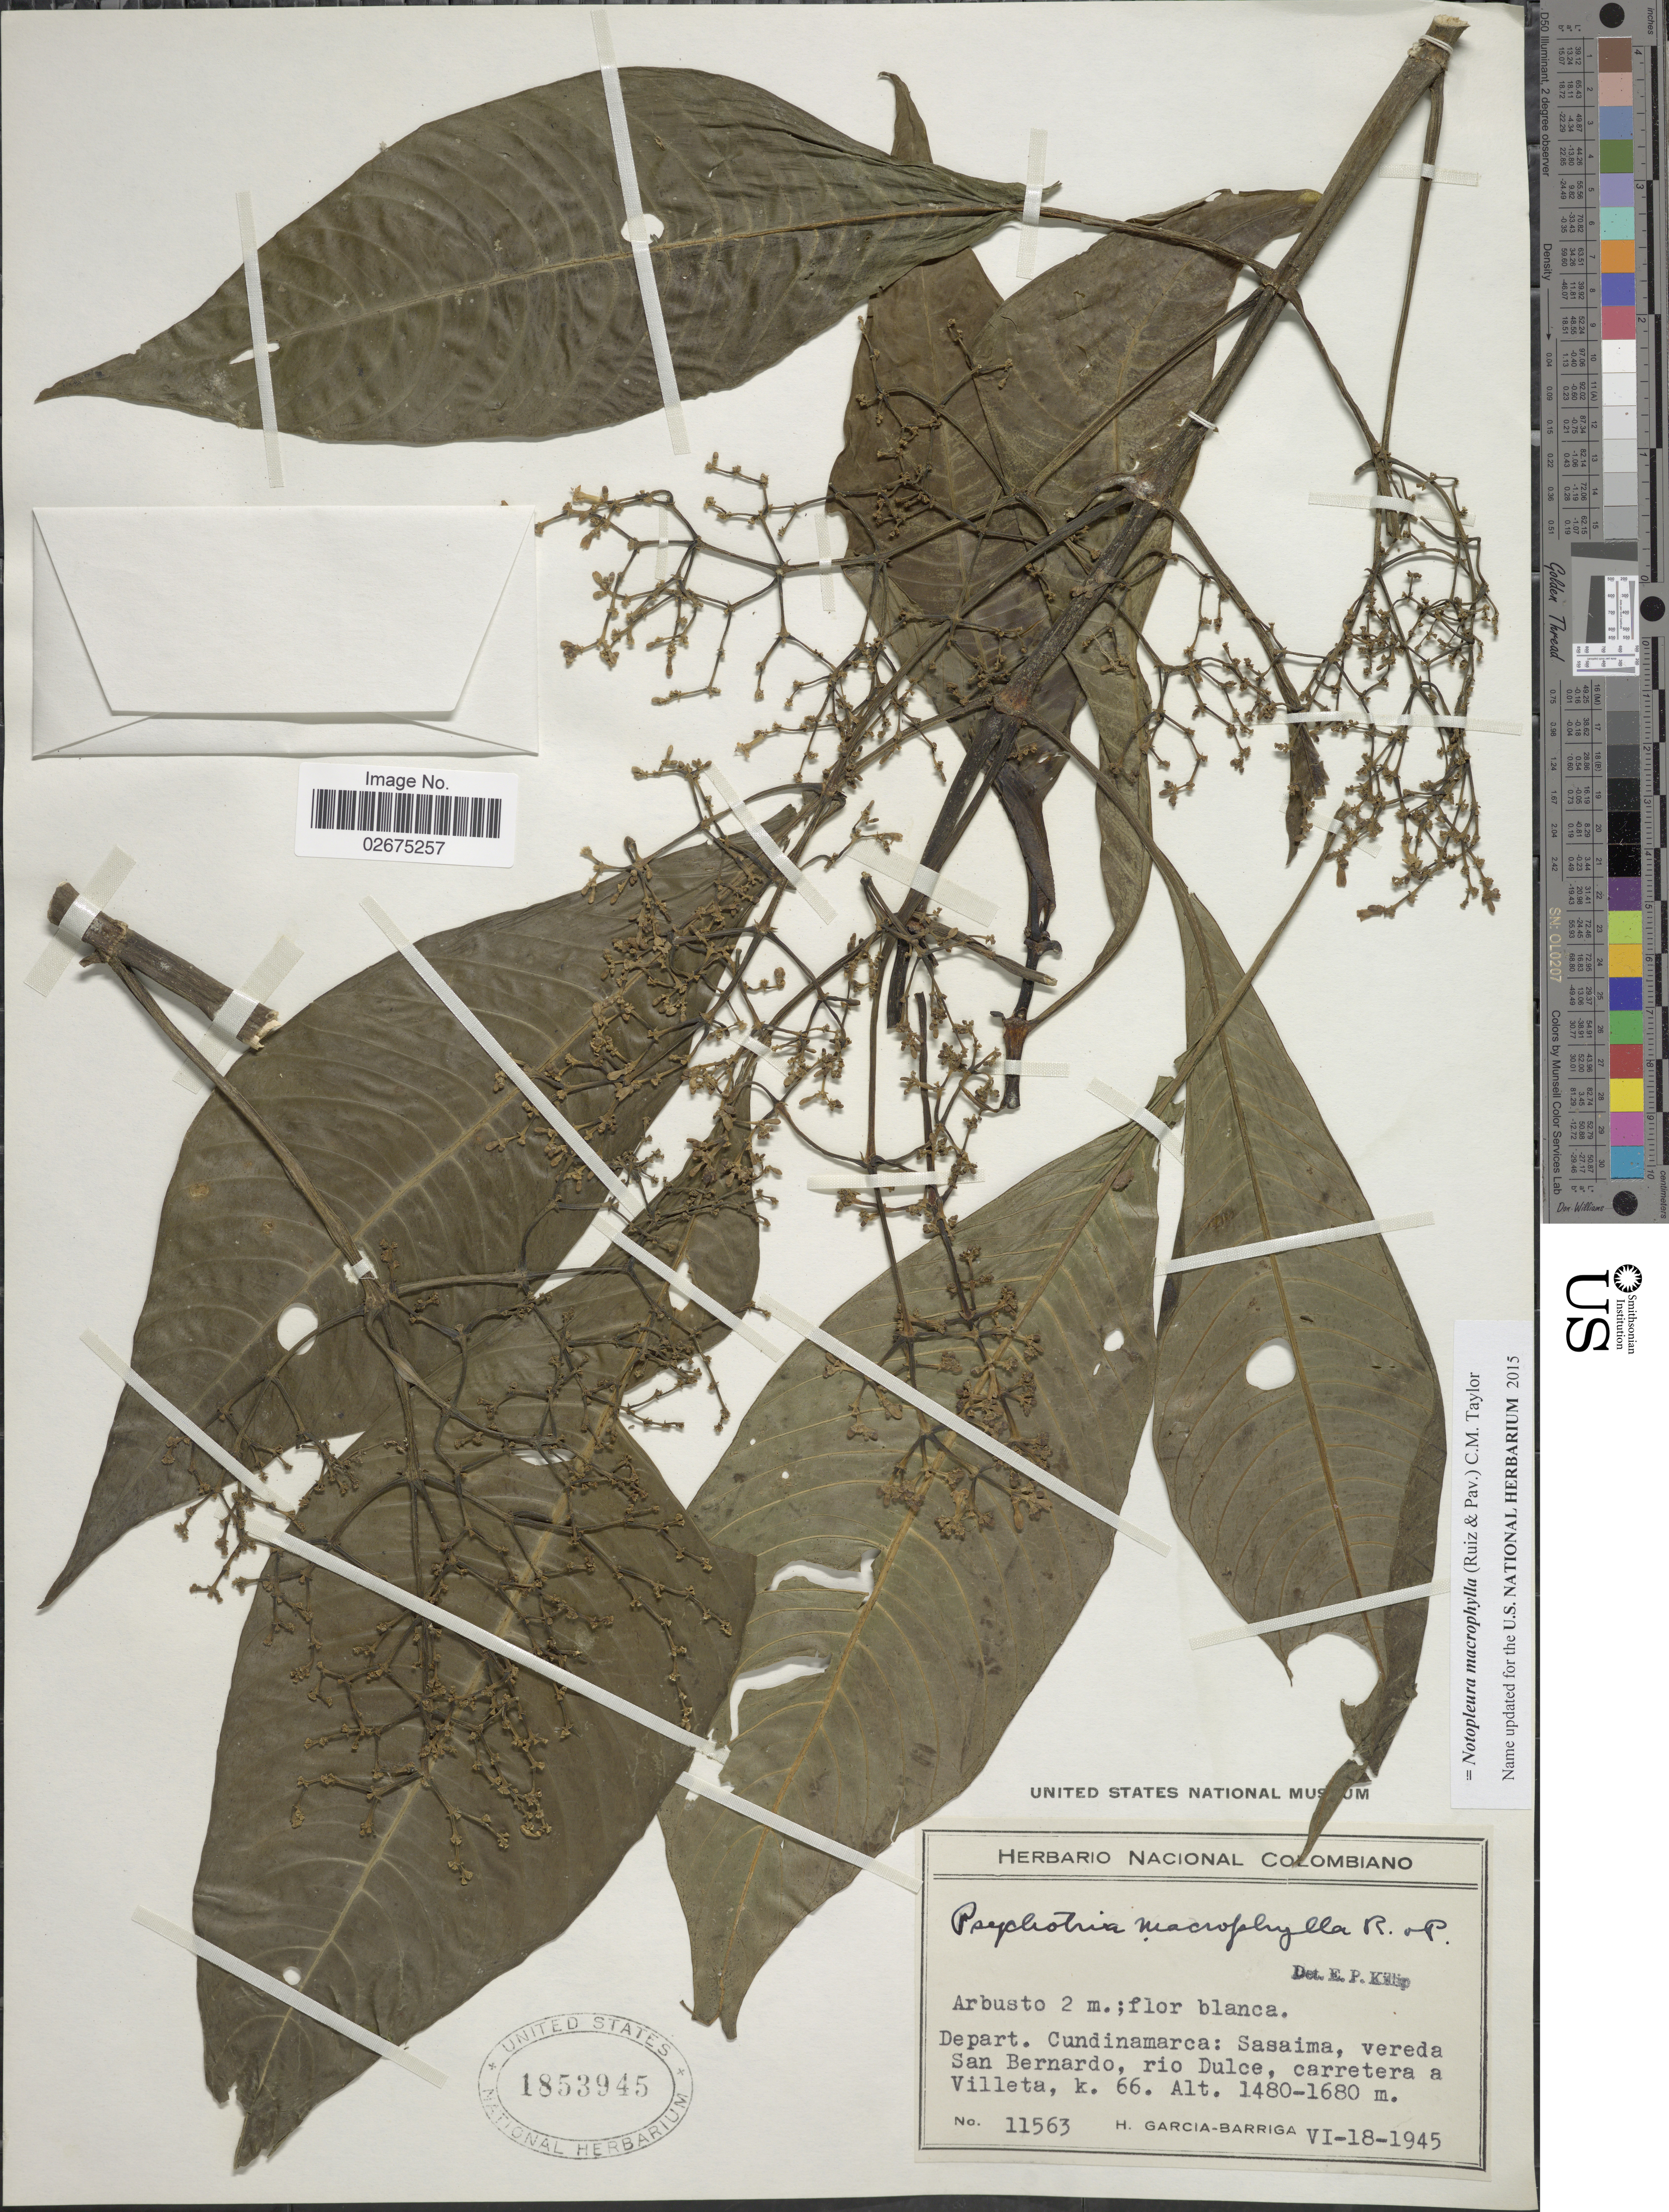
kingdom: Plantae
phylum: Tracheophyta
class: Magnoliopsida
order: Gentianales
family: Rubiaceae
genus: Notopleura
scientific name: Notopleura macrophylla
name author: (Ruiz & Pav.) C.M. Taylor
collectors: H. García Barriga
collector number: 11563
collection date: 1945-06-18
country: Colombia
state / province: Cundinamarca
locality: Dept. Cundinamarca: Sasaima, vereda San Bernardo, rio Dulce, carretera a Villeta, k. 66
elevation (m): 1480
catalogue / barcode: US 1853945